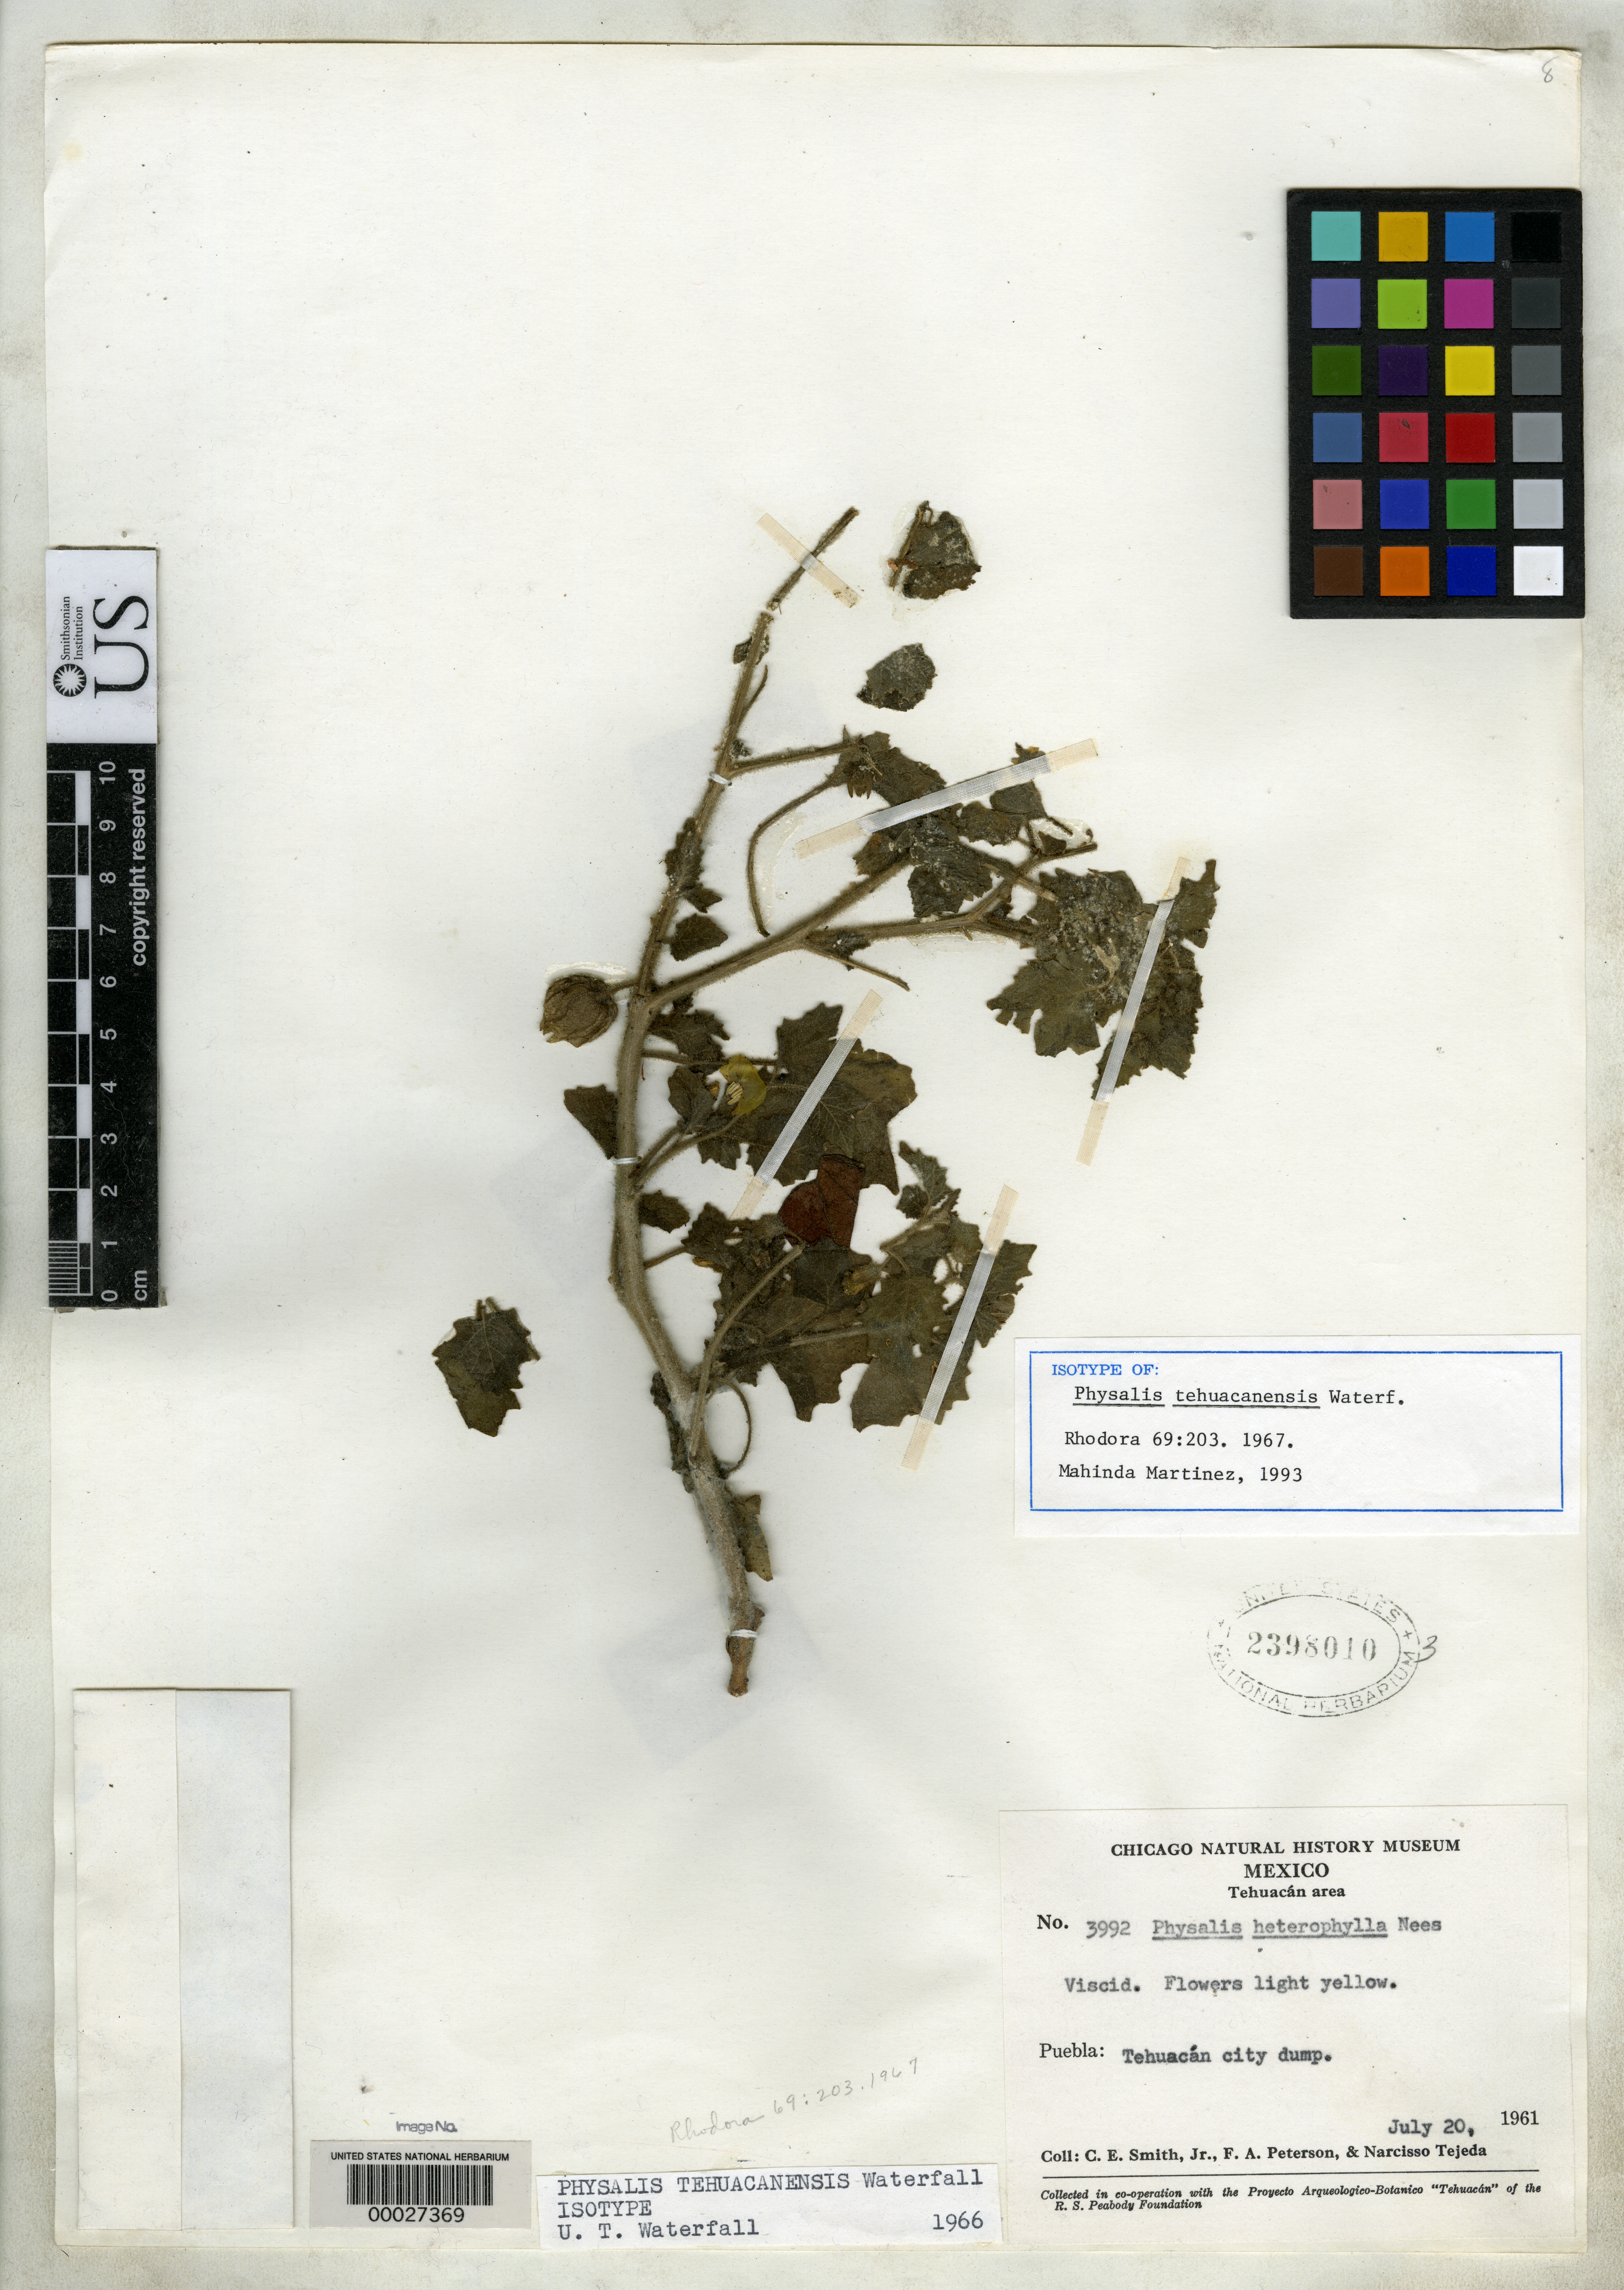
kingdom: Plantae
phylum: Tracheophyta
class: Magnoliopsida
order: Solanales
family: Solanaceae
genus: Physalis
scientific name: Physalis tehuacanensis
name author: Waterf.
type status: Isotype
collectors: C. E. Smith Jr.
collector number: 3992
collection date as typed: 20 Jul 1901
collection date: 1901-07-20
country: Mexico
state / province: Puebla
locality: Tehuacan City dump.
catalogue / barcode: US 2398010